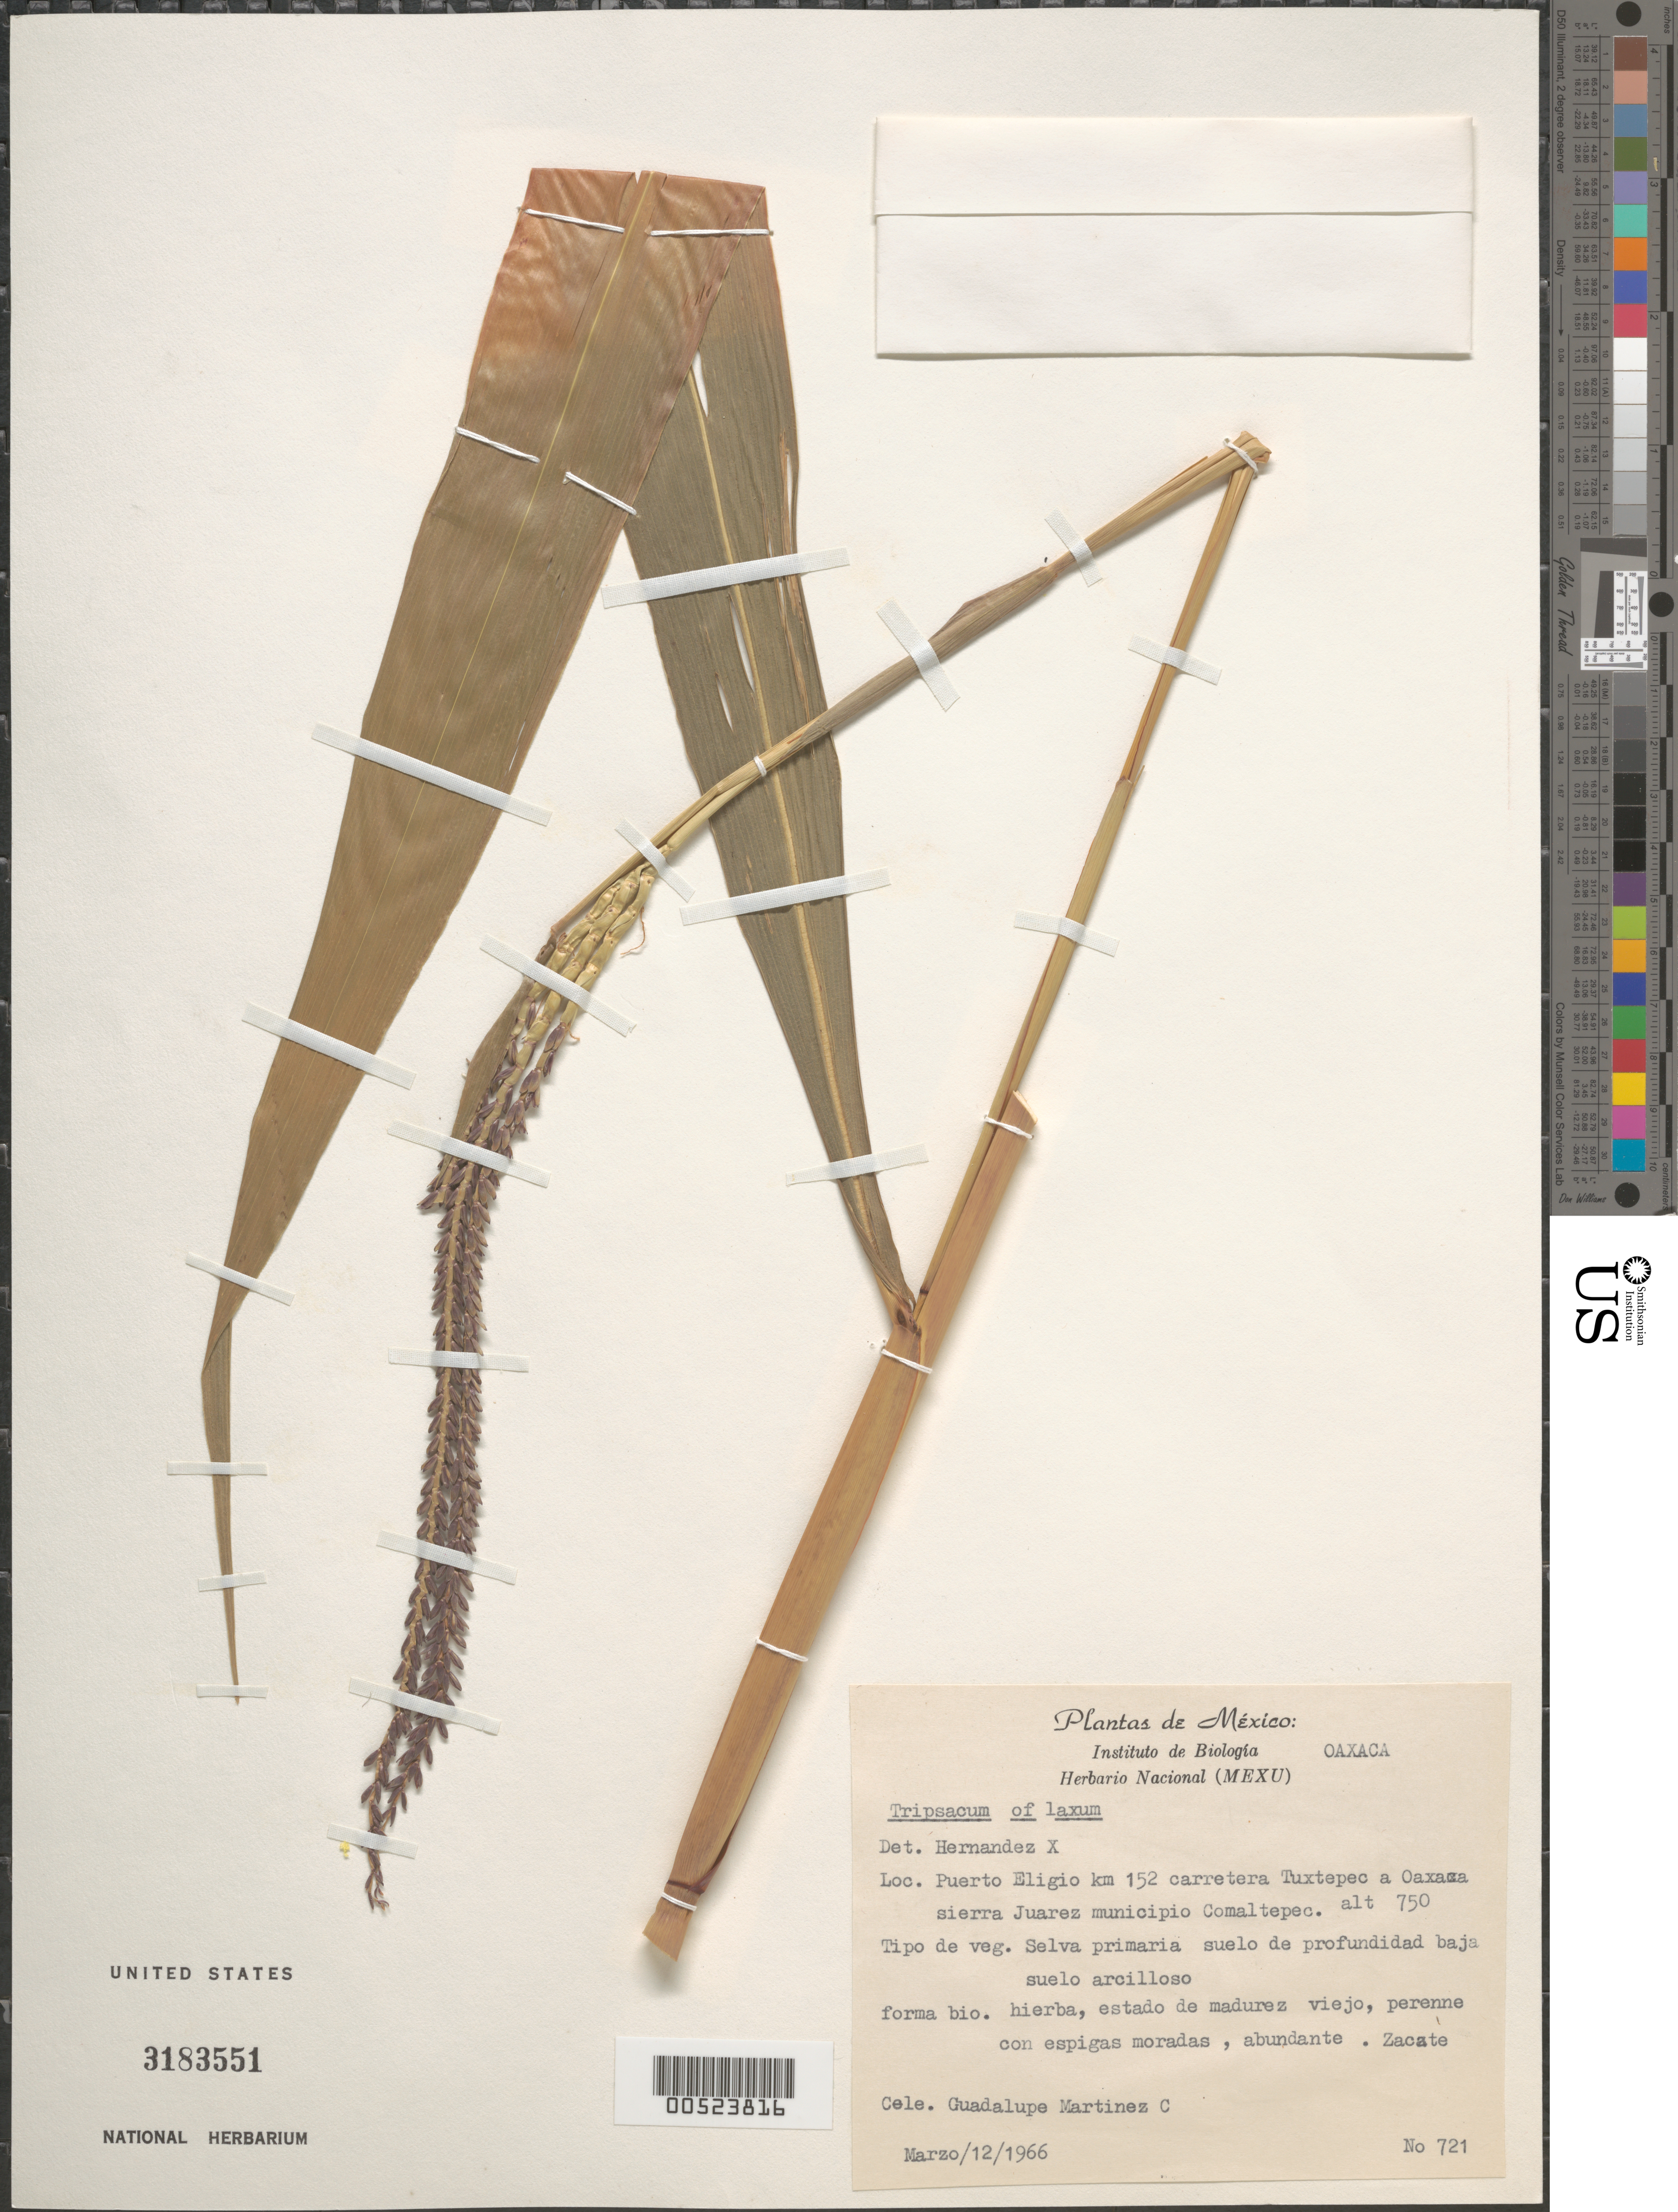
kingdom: Plantae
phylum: Tracheophyta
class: Liliopsida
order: Poales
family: Poaceae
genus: Tripsacum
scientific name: Tripsacum laxum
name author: Nash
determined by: Hernández-Xolocotzi, E. I.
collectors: G. Martínez Calderón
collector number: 721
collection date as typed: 12 Mar 1966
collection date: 1966-03-12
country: Mexico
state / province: Oaxaca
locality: Puerto Eligio km 152 carretera Tuxtepec a Oaxaca sierra Juarez municipio Comaltepec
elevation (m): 750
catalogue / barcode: US 3183551